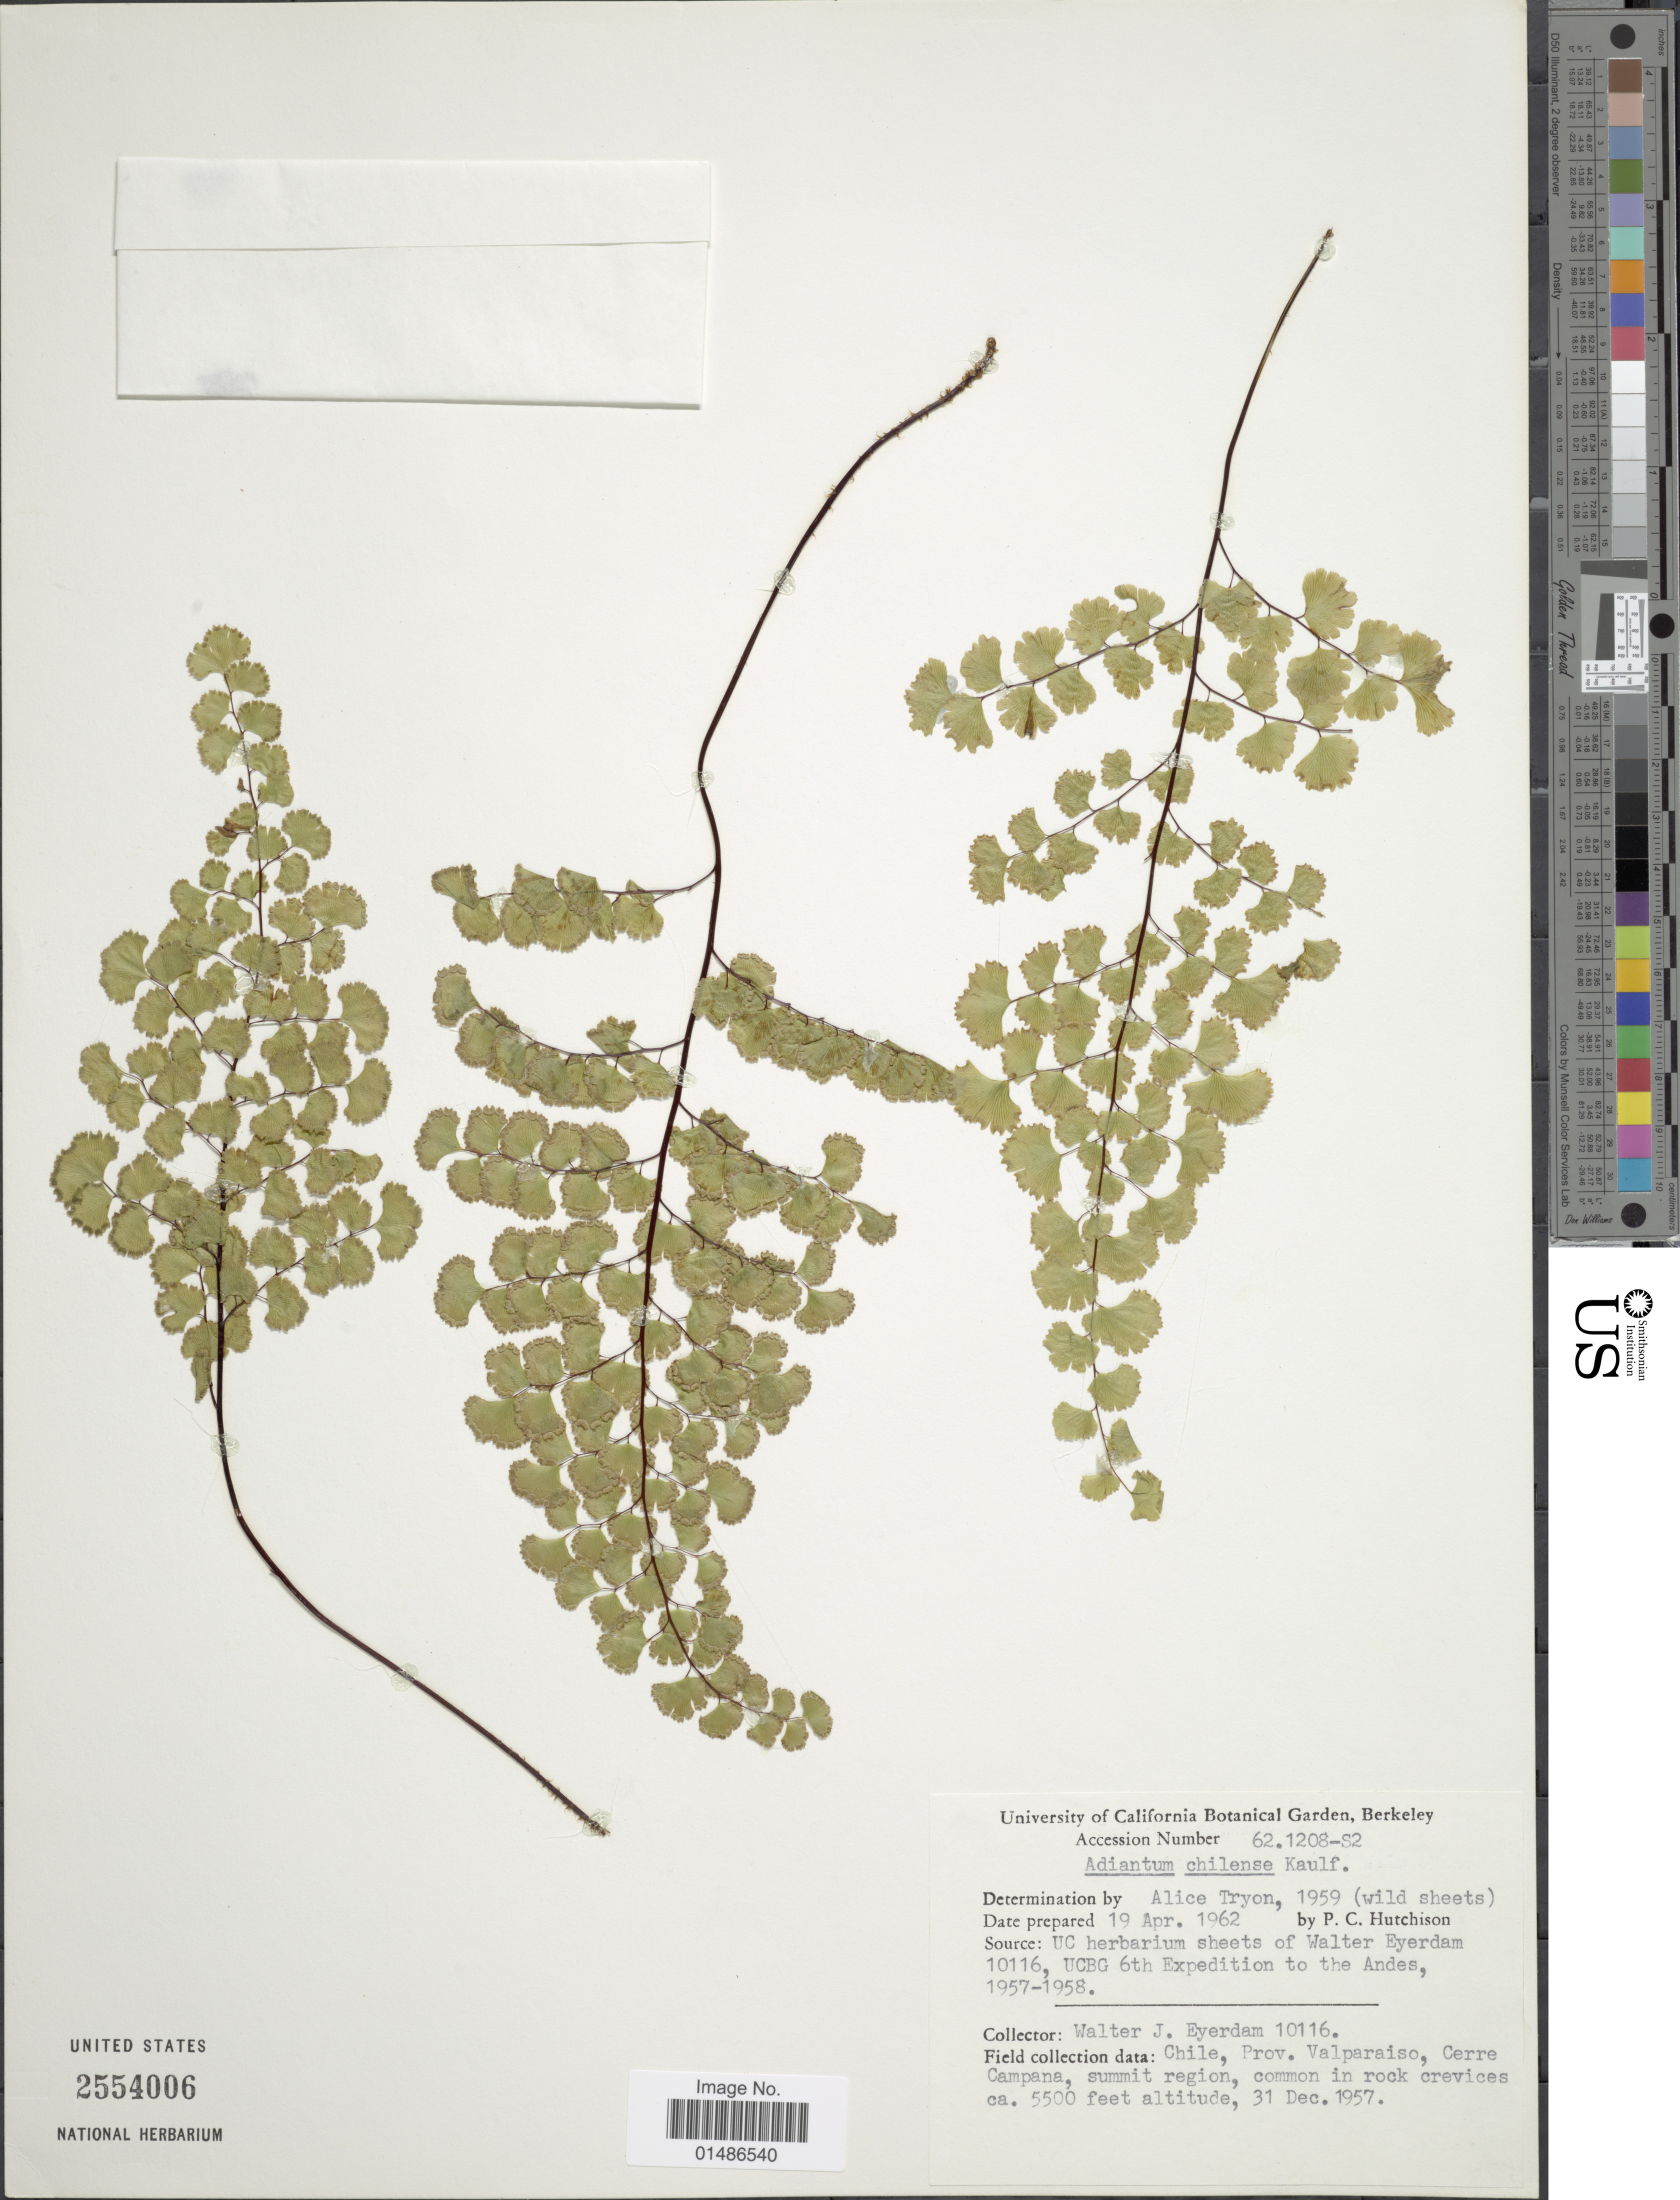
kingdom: Plantae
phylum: Tracheophyta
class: Polypodiopsida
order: Polypodiales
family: Pteridaceae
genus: Adiantum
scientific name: Adiantum chilense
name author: Kaulf.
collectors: P. C. Hutchison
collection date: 1962-04-19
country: United States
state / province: California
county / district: Alameda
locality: University of California Botanical Garden, Berkeley.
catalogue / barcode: US 2554006